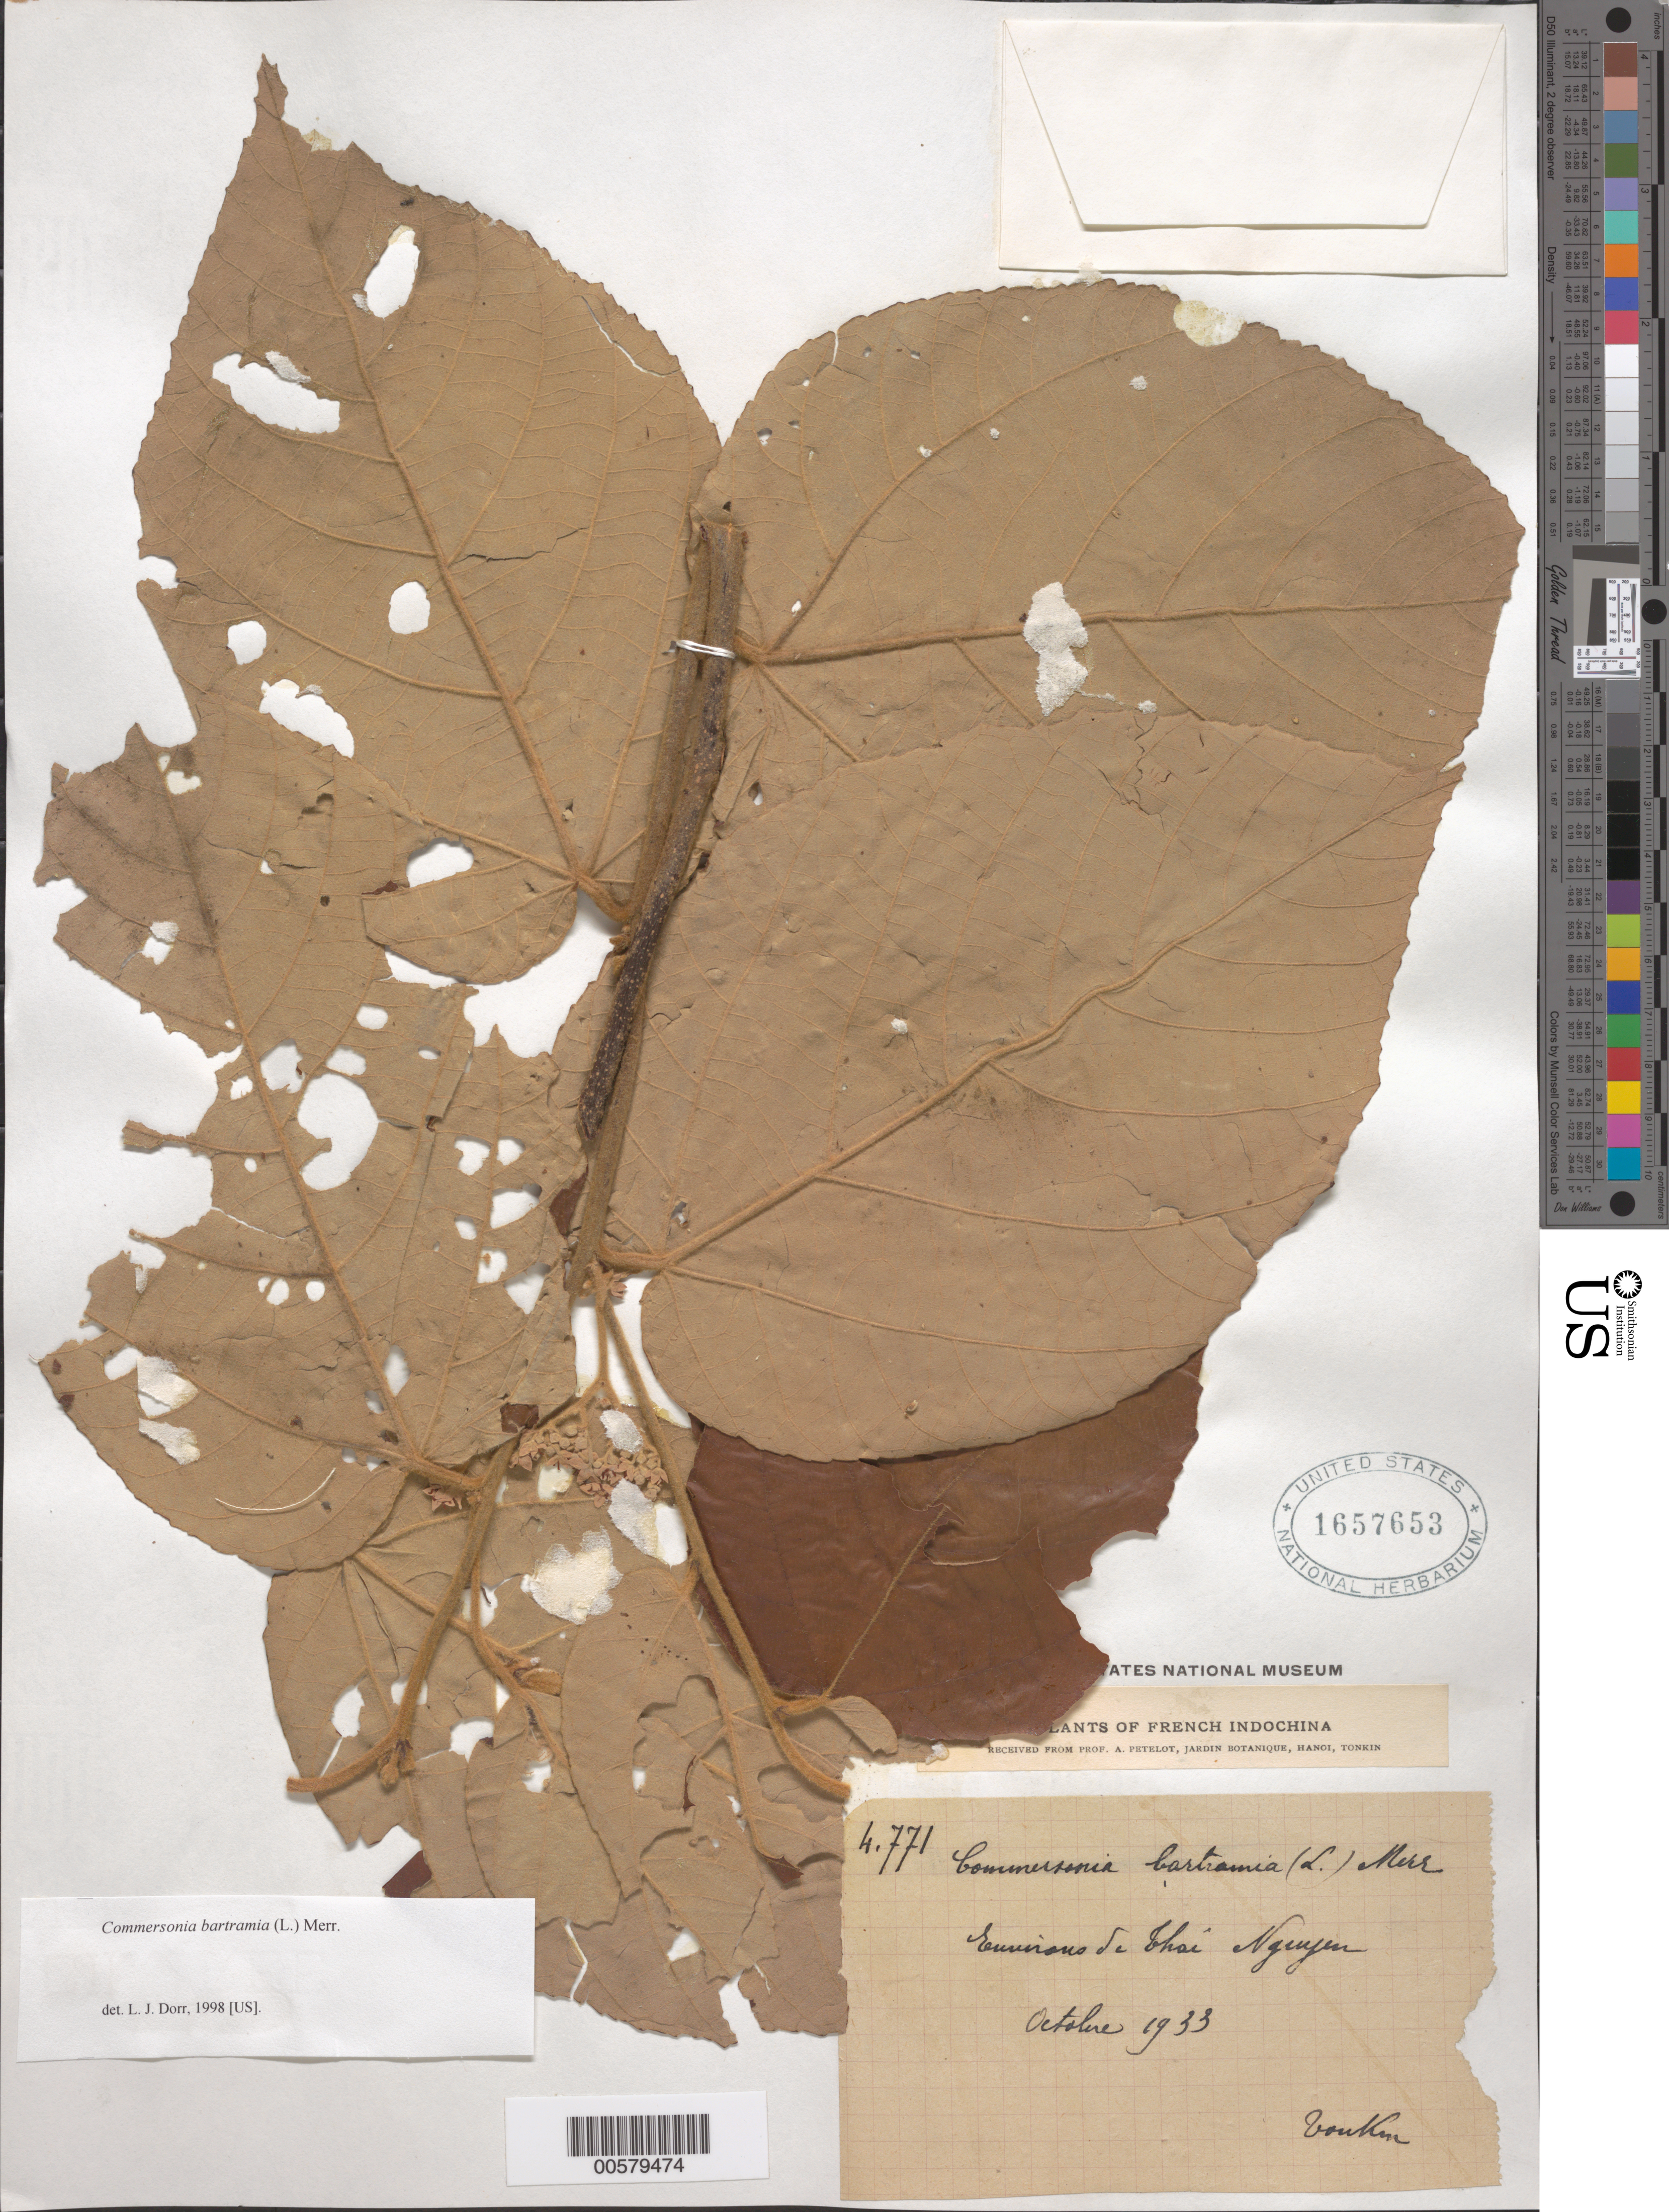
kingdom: Plantae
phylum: Tracheophyta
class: Magnoliopsida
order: Malvales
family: Malvaceae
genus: Commersonia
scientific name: Commersonia bartramia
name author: (L.) Merr.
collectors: A. Petelot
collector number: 4471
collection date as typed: Oct 1933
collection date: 1933-10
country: Vietnam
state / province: Thái Nguyên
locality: Environs de Thai Nguyen [sic], Bouken [sic], Former Bac Thái Province [Bac Thái, Tinh]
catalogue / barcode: US 1657653